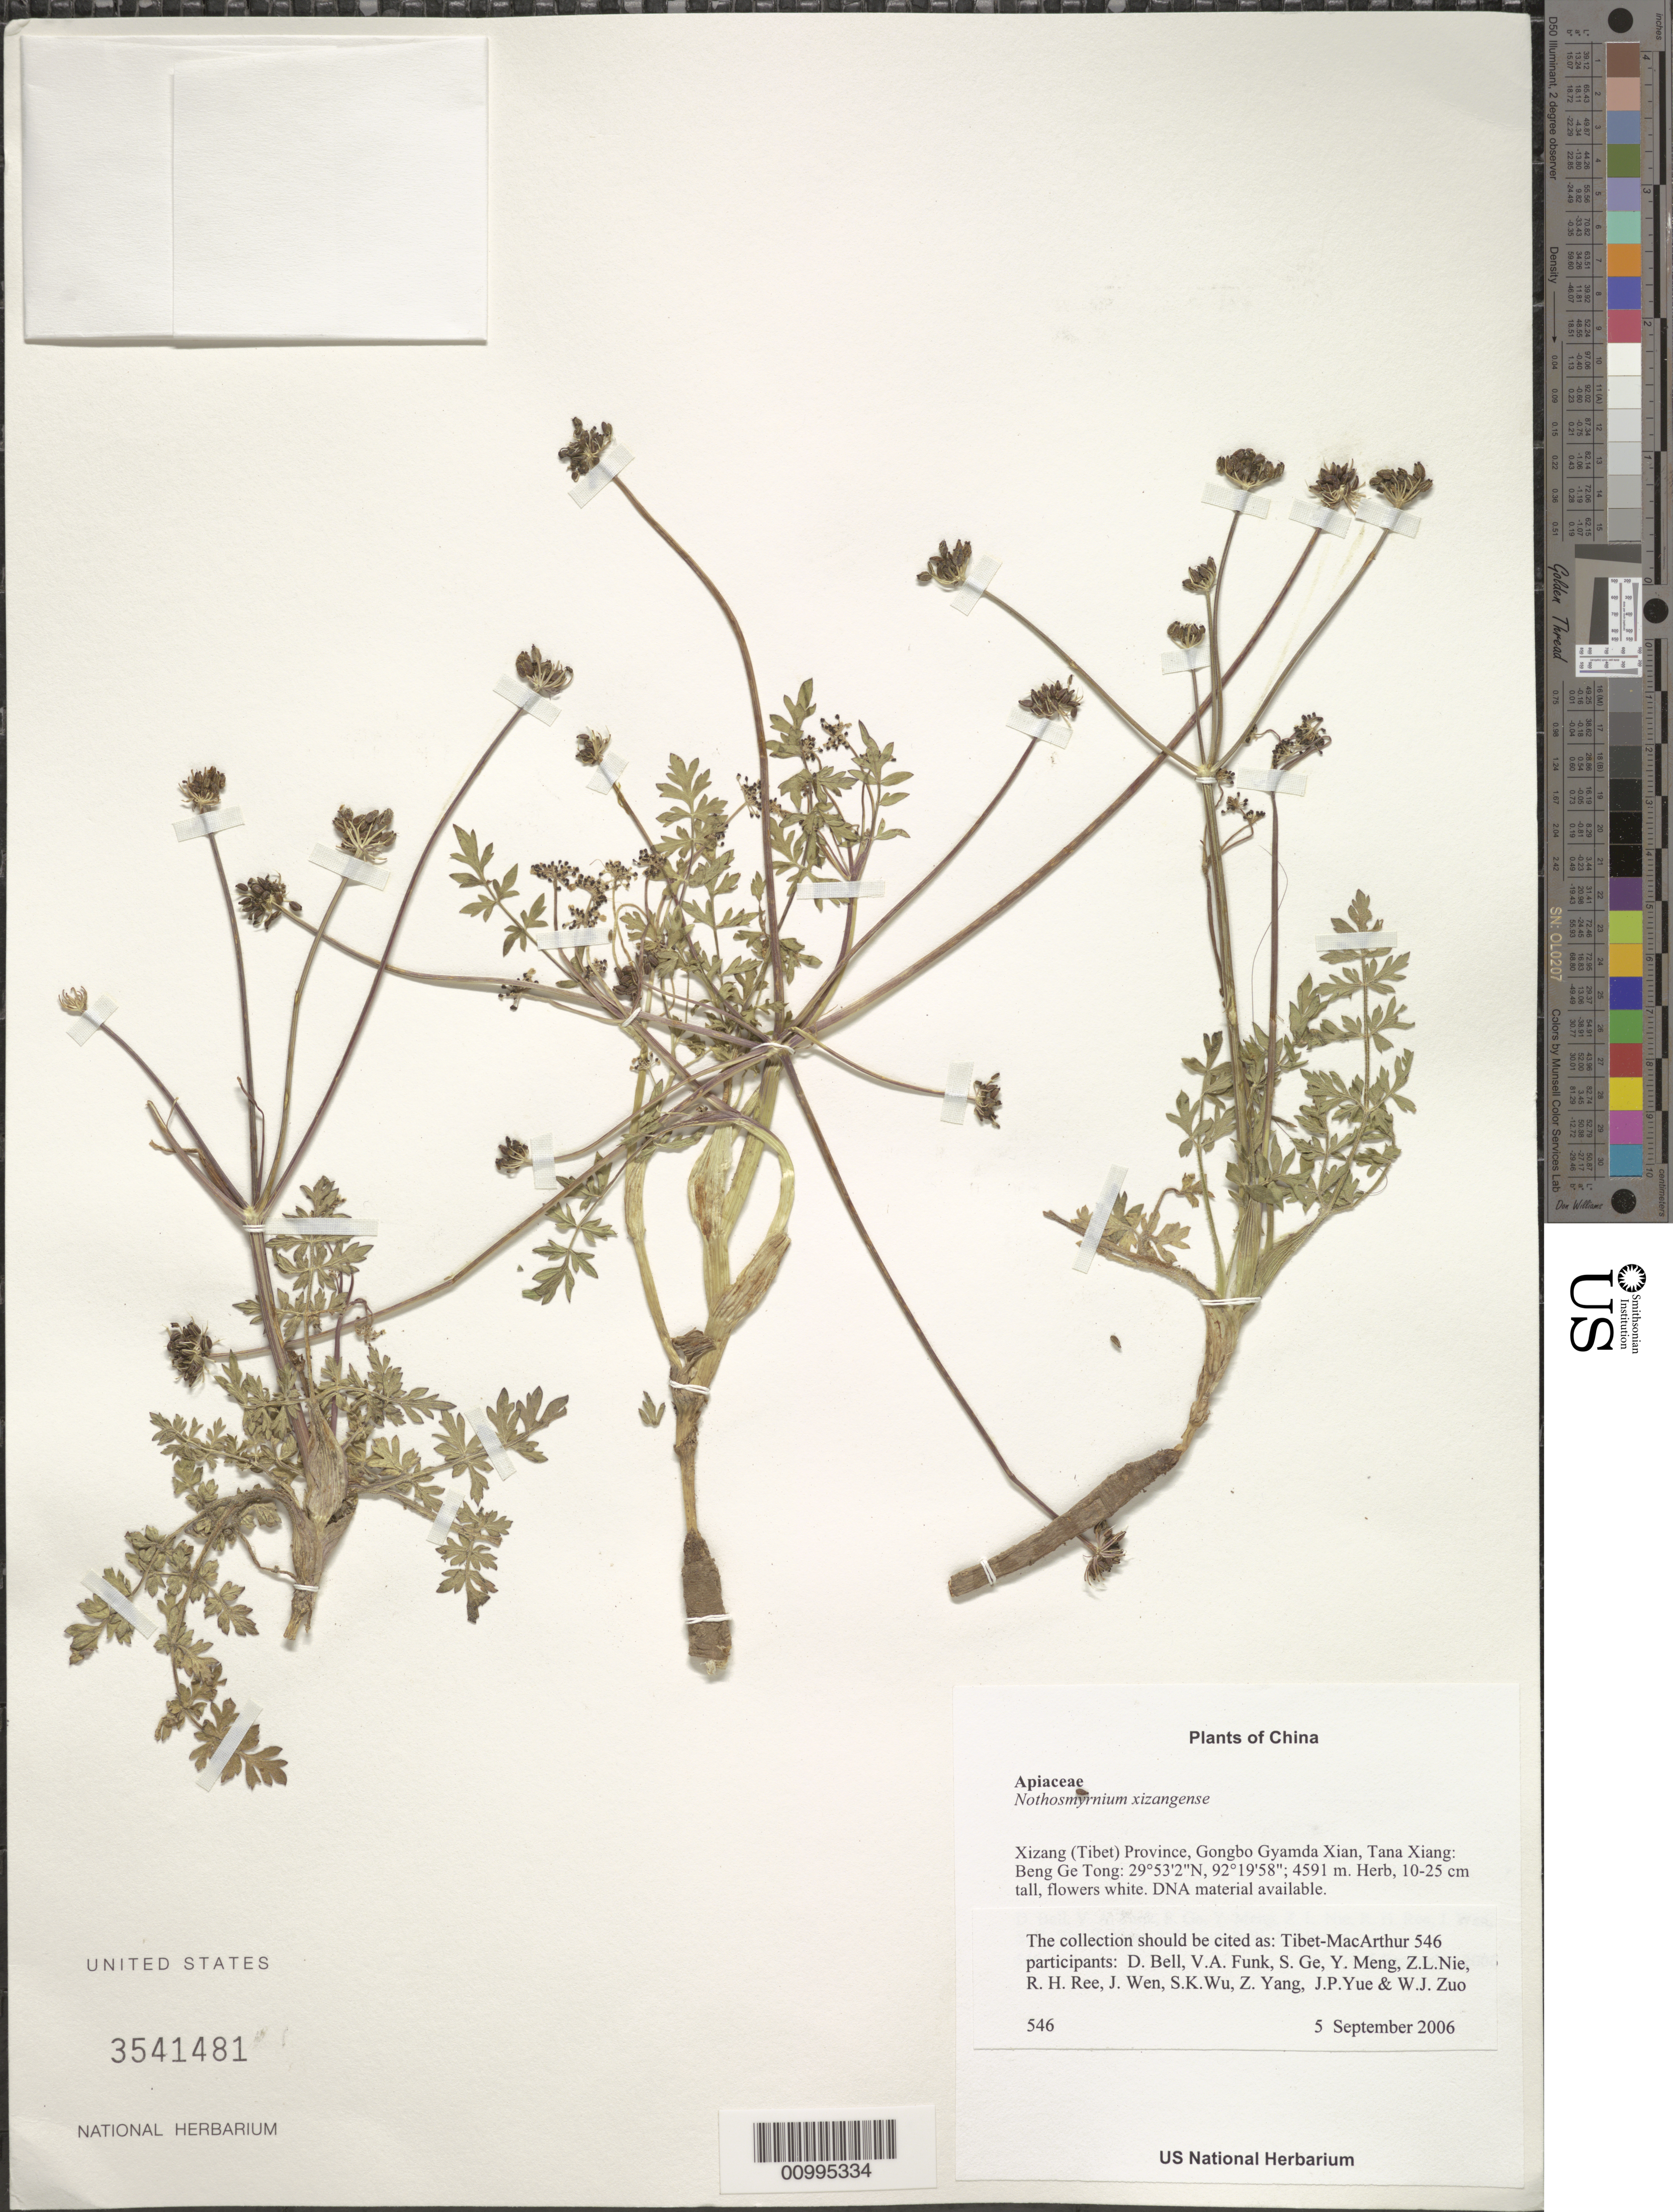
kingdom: Plantae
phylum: Tracheophyta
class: Magnoliopsida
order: Apiales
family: Apiaceae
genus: Nothosmyrnium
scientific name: Nothosmyrnium xizangense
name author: Shan & T.S. Wang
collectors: Tibet-MacArthur, D. A. Bell, V. Funk, S. Ge, Y. Meng, Z. Nie, R. Ree, J. Wen, S. K. Wu, Z. Yang, J. Yue & W. Zuo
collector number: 546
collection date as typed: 05 Sep 2006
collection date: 2006-09-05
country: China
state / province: Xizang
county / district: Gongbo Gyamda Xian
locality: Tana Xiang: Beng Ge Tong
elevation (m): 4591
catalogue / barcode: US 3541481